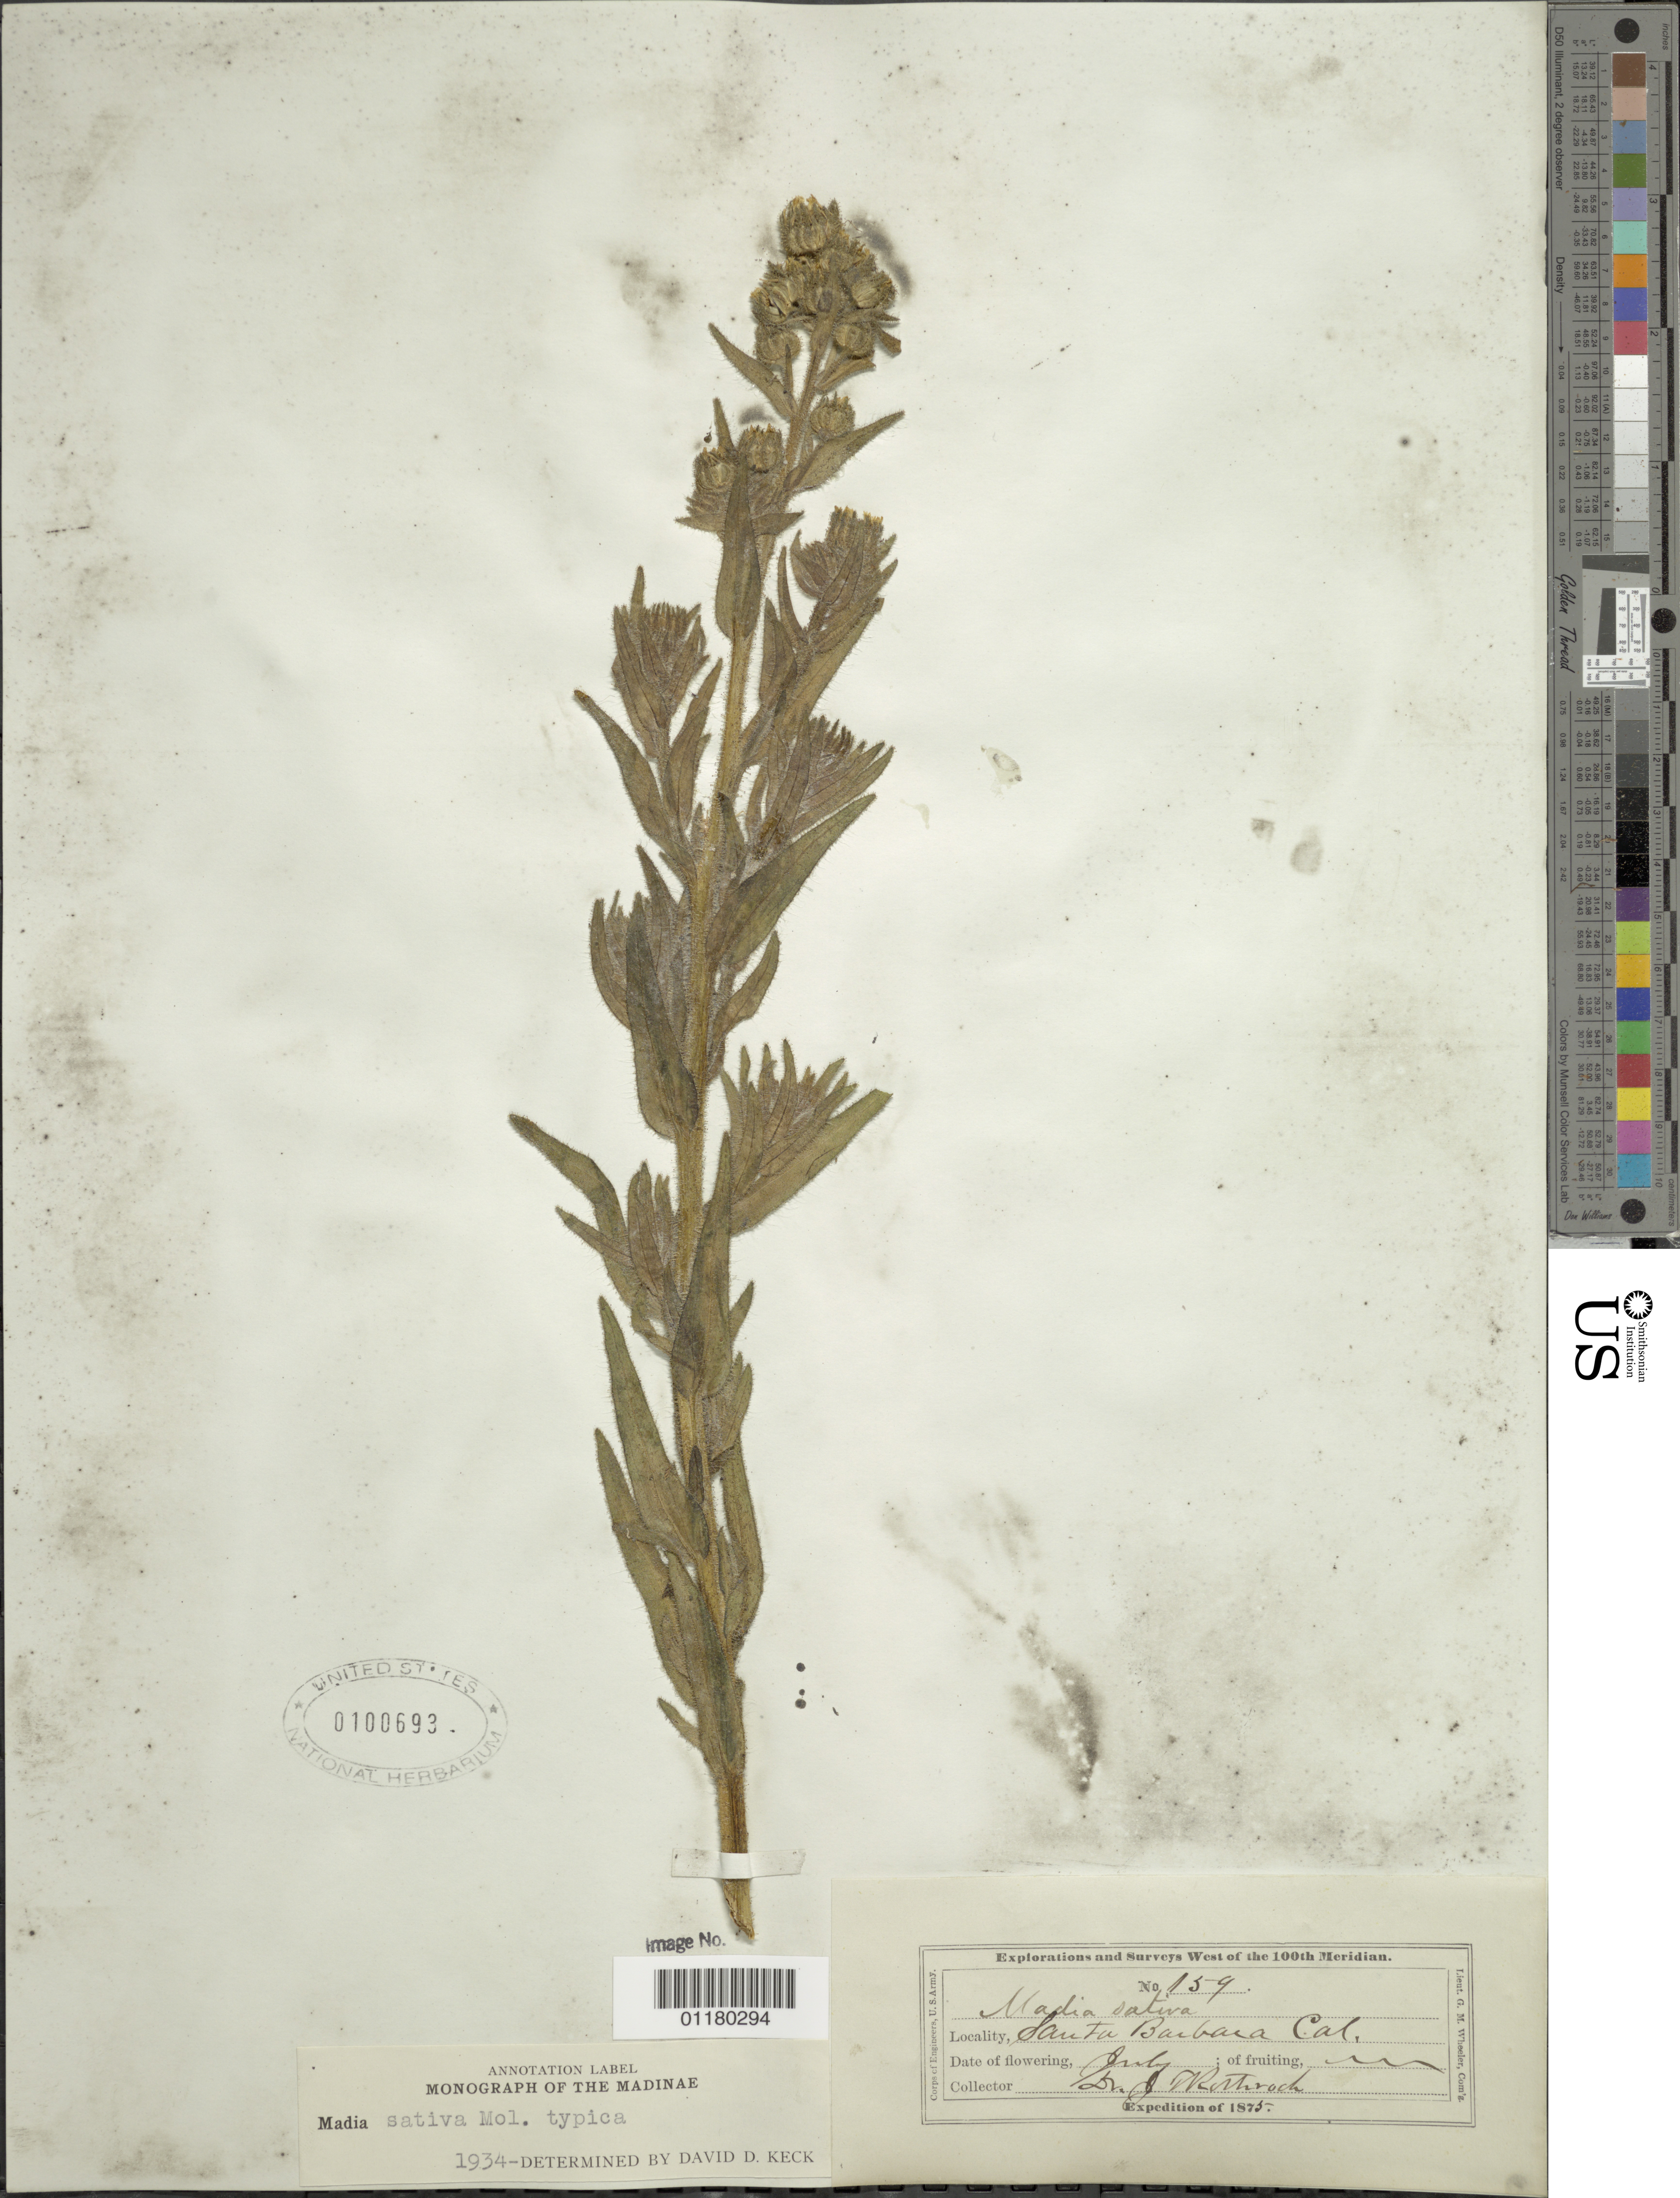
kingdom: Plantae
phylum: Tracheophyta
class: Magnoliopsida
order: Asterales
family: Asteraceae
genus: Madia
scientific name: Madia sativa subsp. sativa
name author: Molina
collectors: J. T. Rothrock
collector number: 159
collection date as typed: Jul 1875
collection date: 1875-07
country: United States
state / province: California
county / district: Santa Barbara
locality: Santa Barbara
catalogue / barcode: US 100693